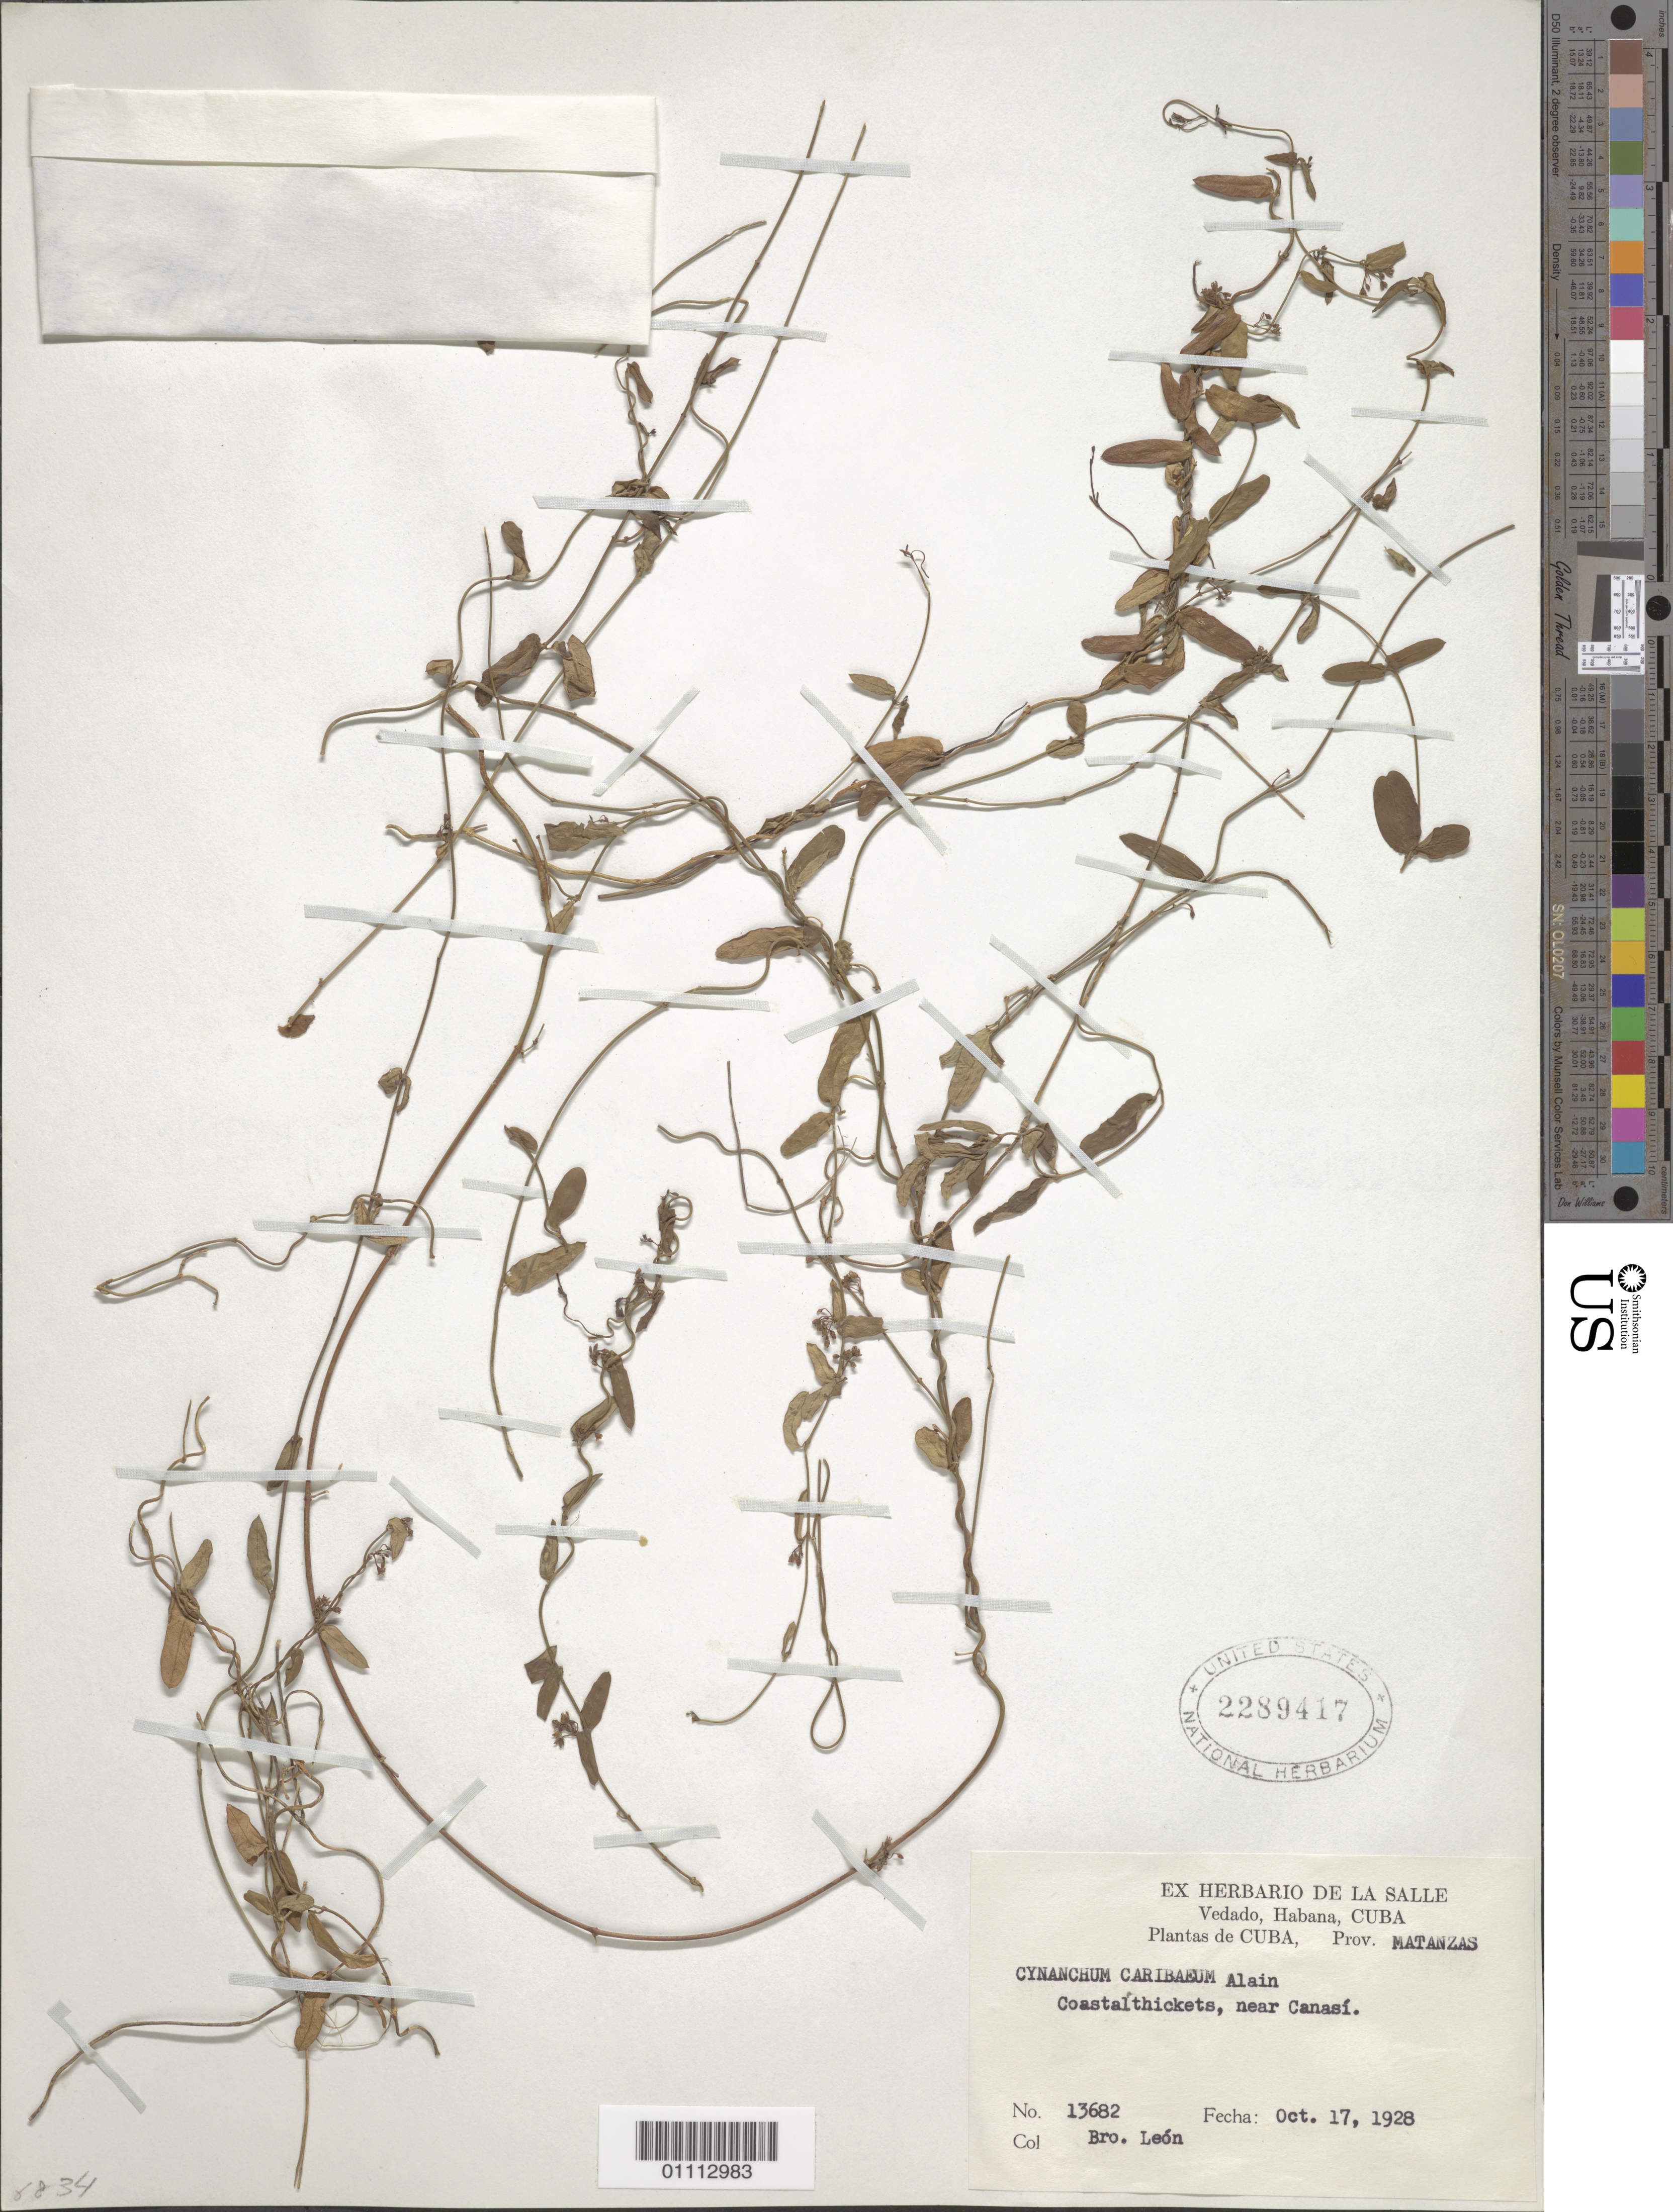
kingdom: Plantae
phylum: Tracheophyta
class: Magnoliopsida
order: Gentianales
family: Apocynaceae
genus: Cynanchum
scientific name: Cynanchum caribaeum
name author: Alain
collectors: Bro. León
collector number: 13682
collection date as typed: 17 Oct 1928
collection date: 1928-10-17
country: Cuba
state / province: Matanzas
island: Cuba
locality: Coastal thickets, near Canasi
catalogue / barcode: US 2289417